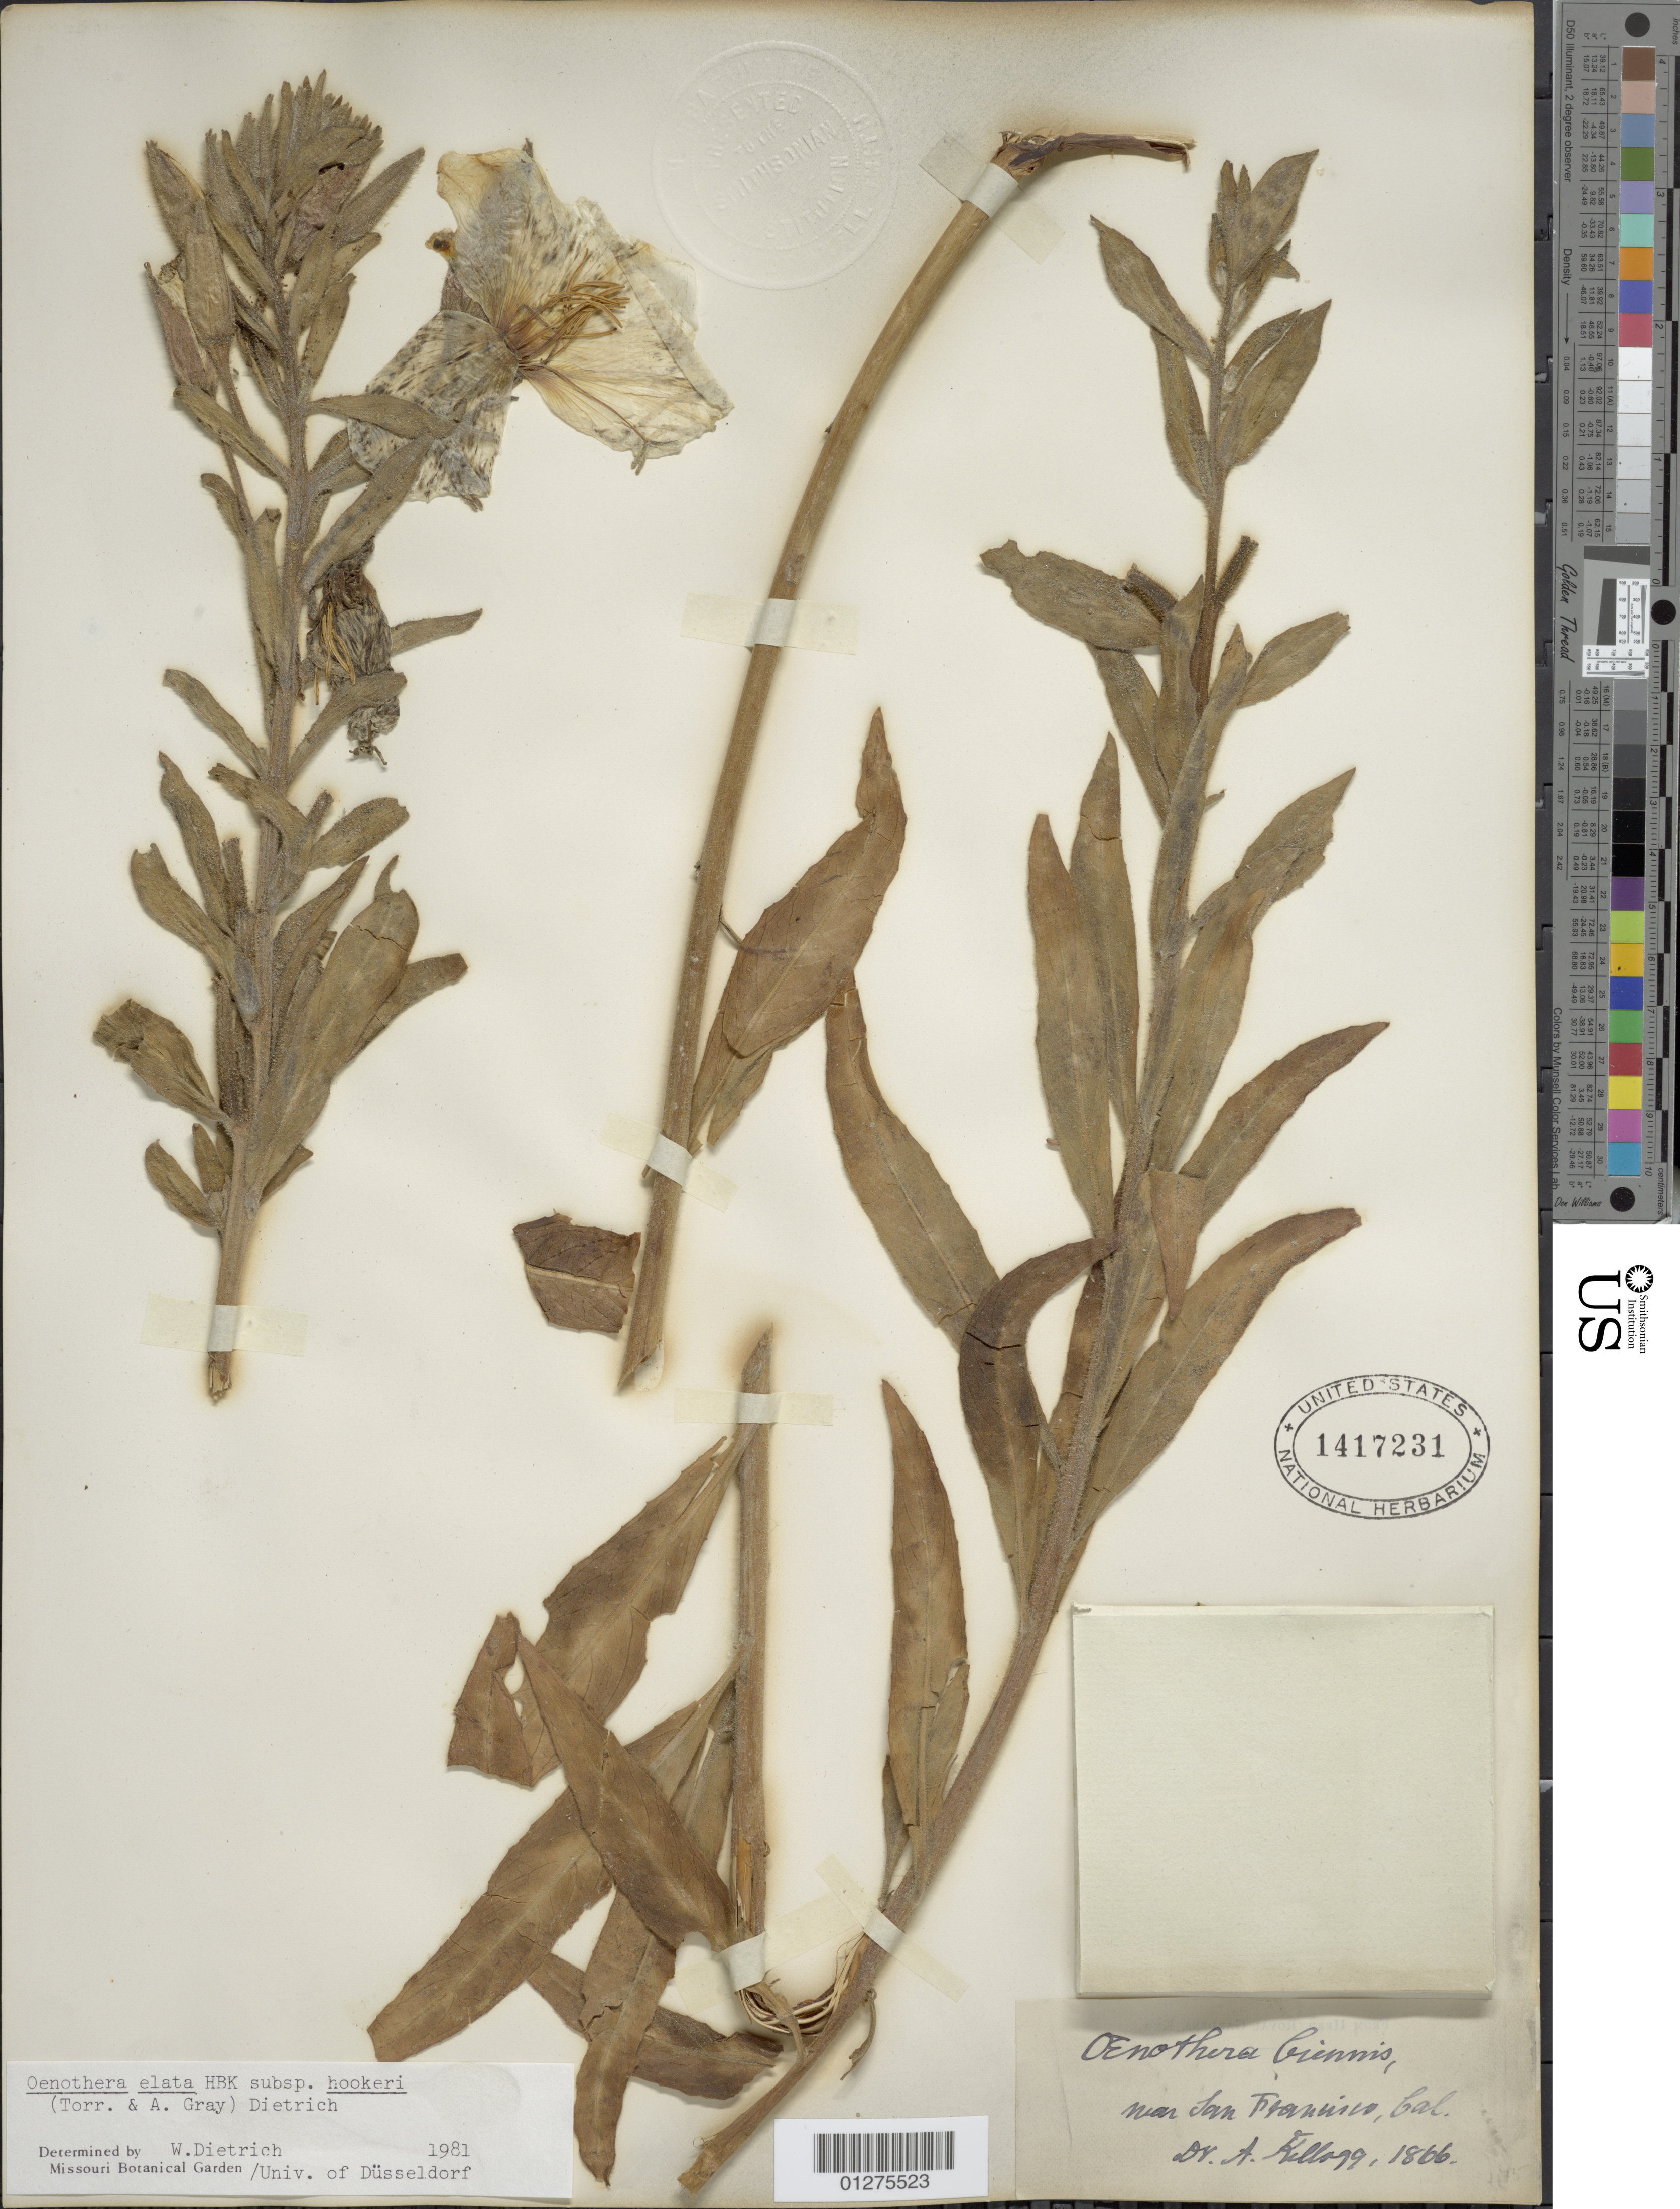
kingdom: Plantae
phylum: Tracheophyta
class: Magnoliopsida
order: Myrtales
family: Onagraceae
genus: Oenothera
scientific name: Oenothera elata subsp. hookeri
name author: (Torr. & A. Gray) W. Dietr. & W.L. Wagner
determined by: Dietrich, W.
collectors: J. H. Kellogg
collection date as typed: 1866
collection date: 1866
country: United States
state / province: California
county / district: San Francisco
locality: Near San Francisco.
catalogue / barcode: US 1417231